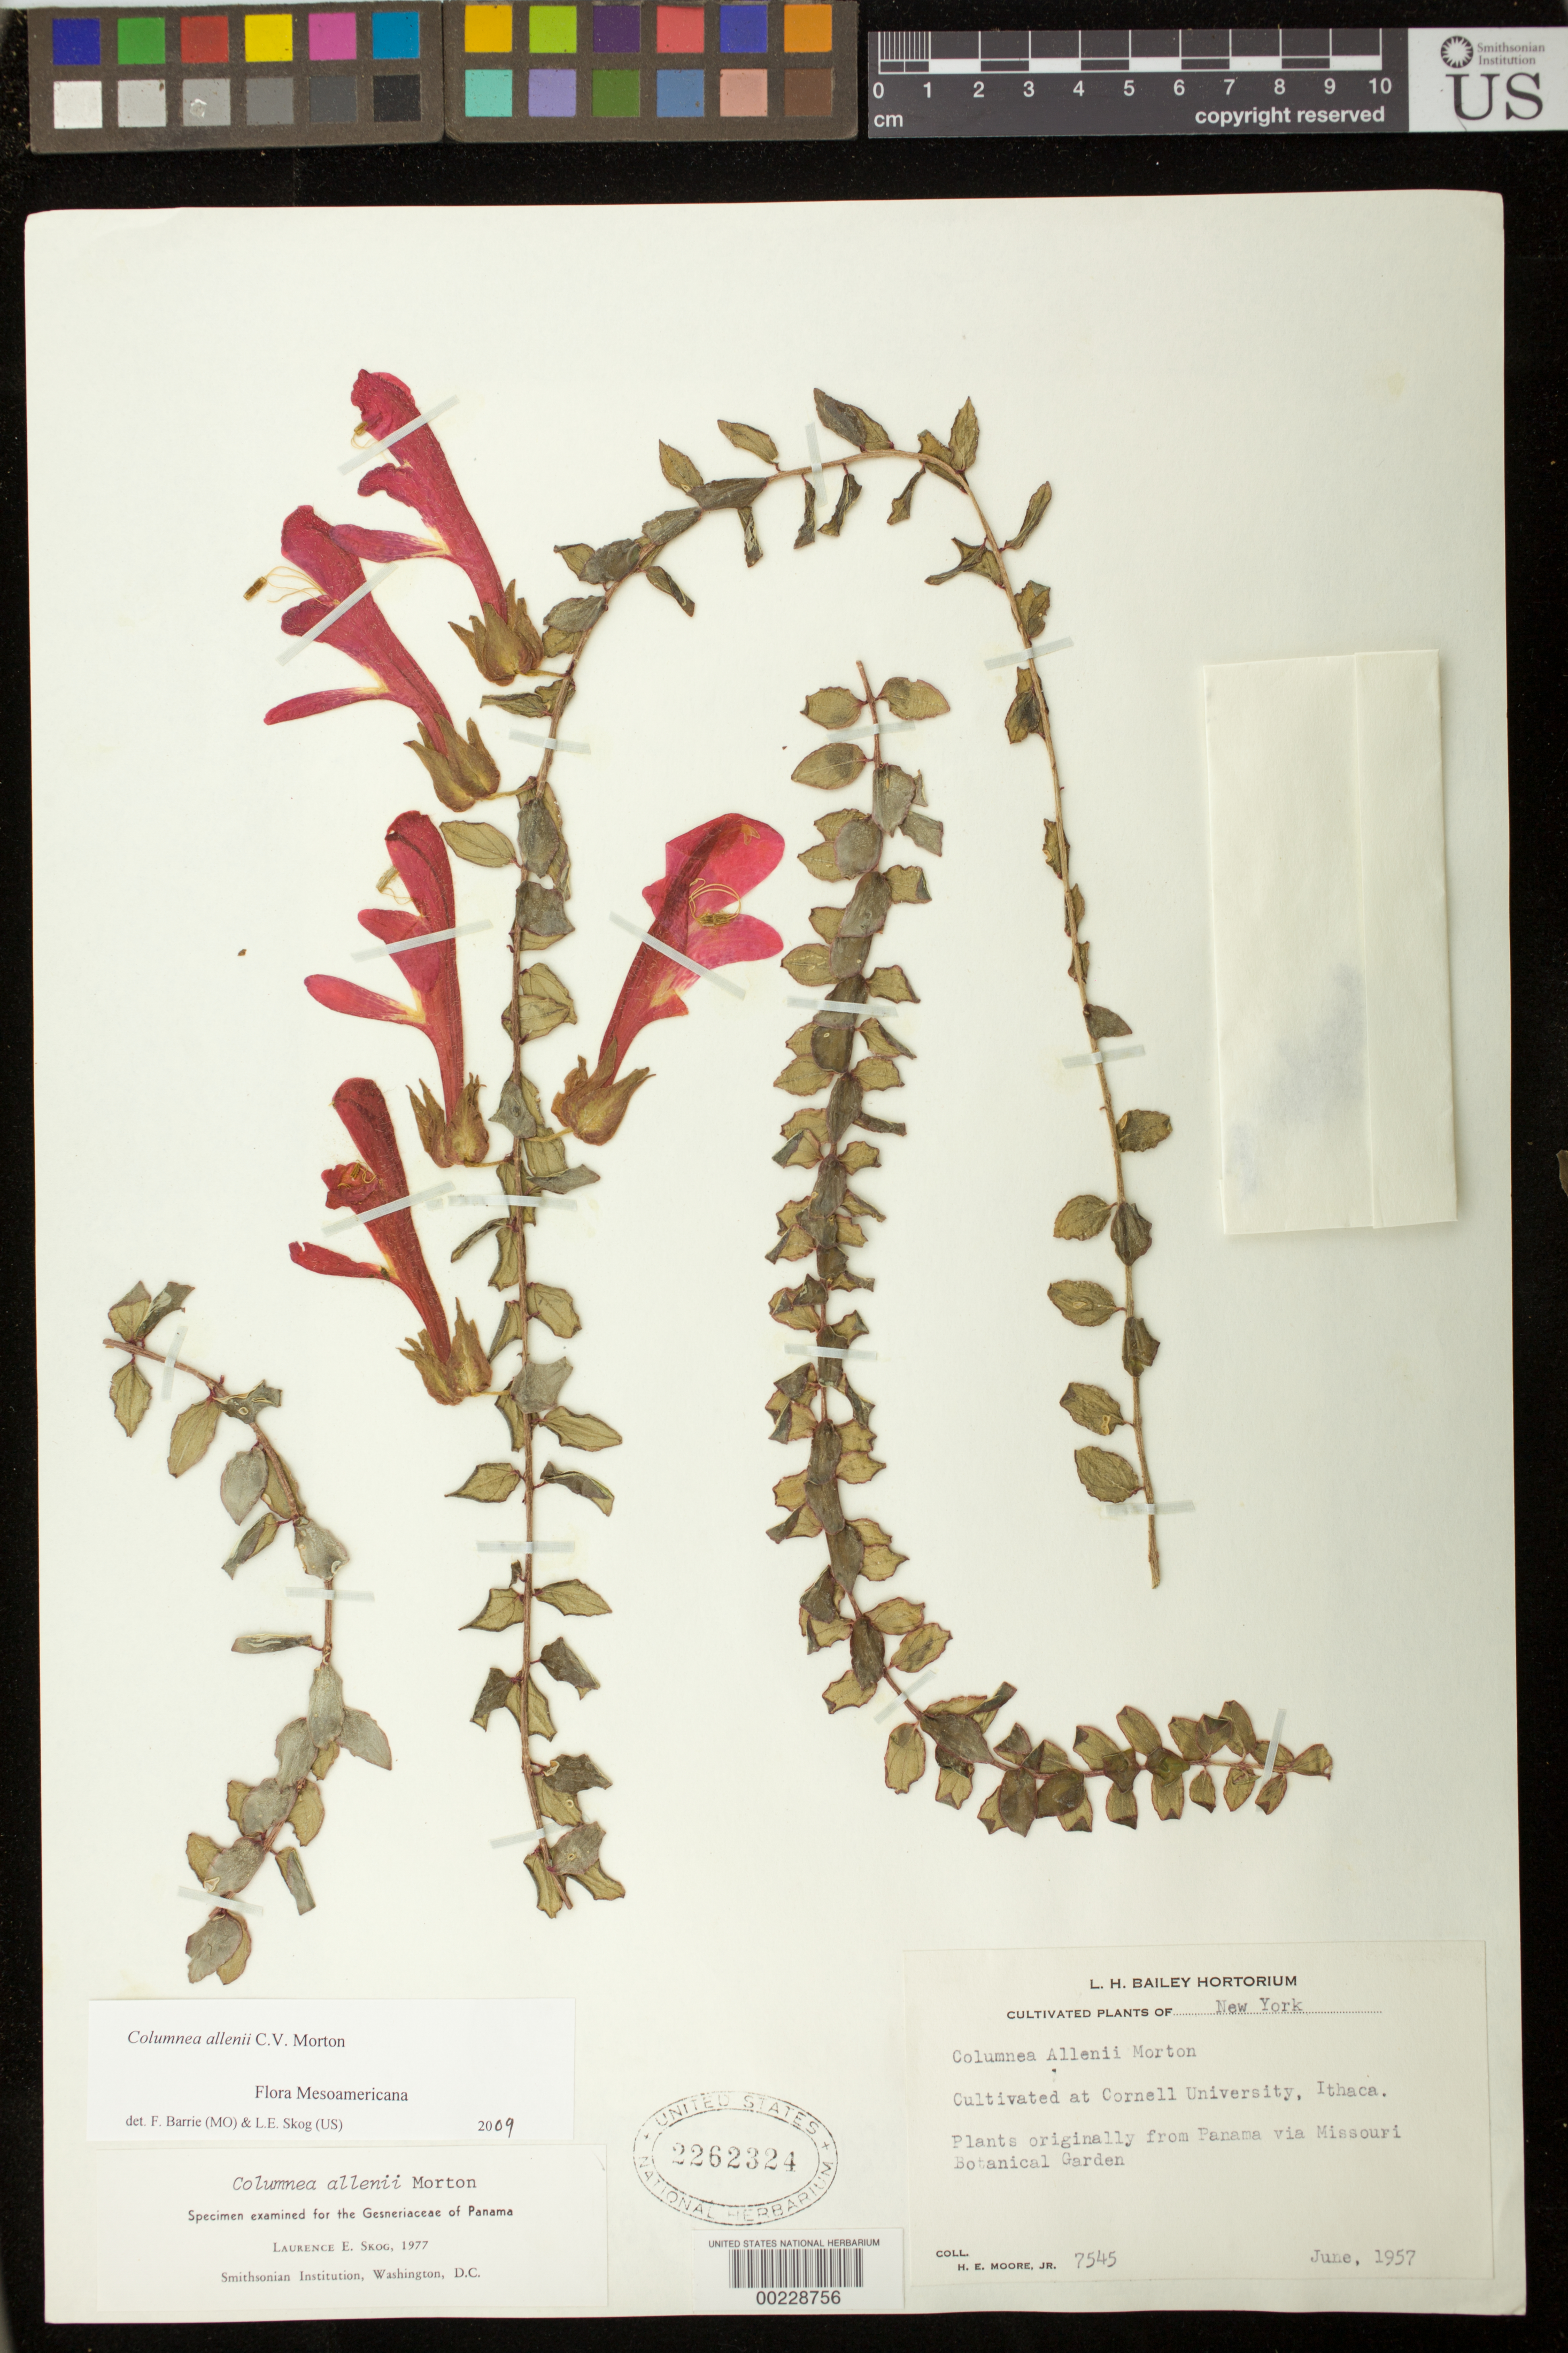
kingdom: Plantae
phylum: Tracheophyta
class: Magnoliopsida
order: Lamiales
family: Gesneriaceae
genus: Columnea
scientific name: Columnea allenii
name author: C.V. Morton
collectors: H. E. Moore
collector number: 7545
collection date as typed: Jun 1957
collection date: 1957-06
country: Panama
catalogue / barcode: US 2262324